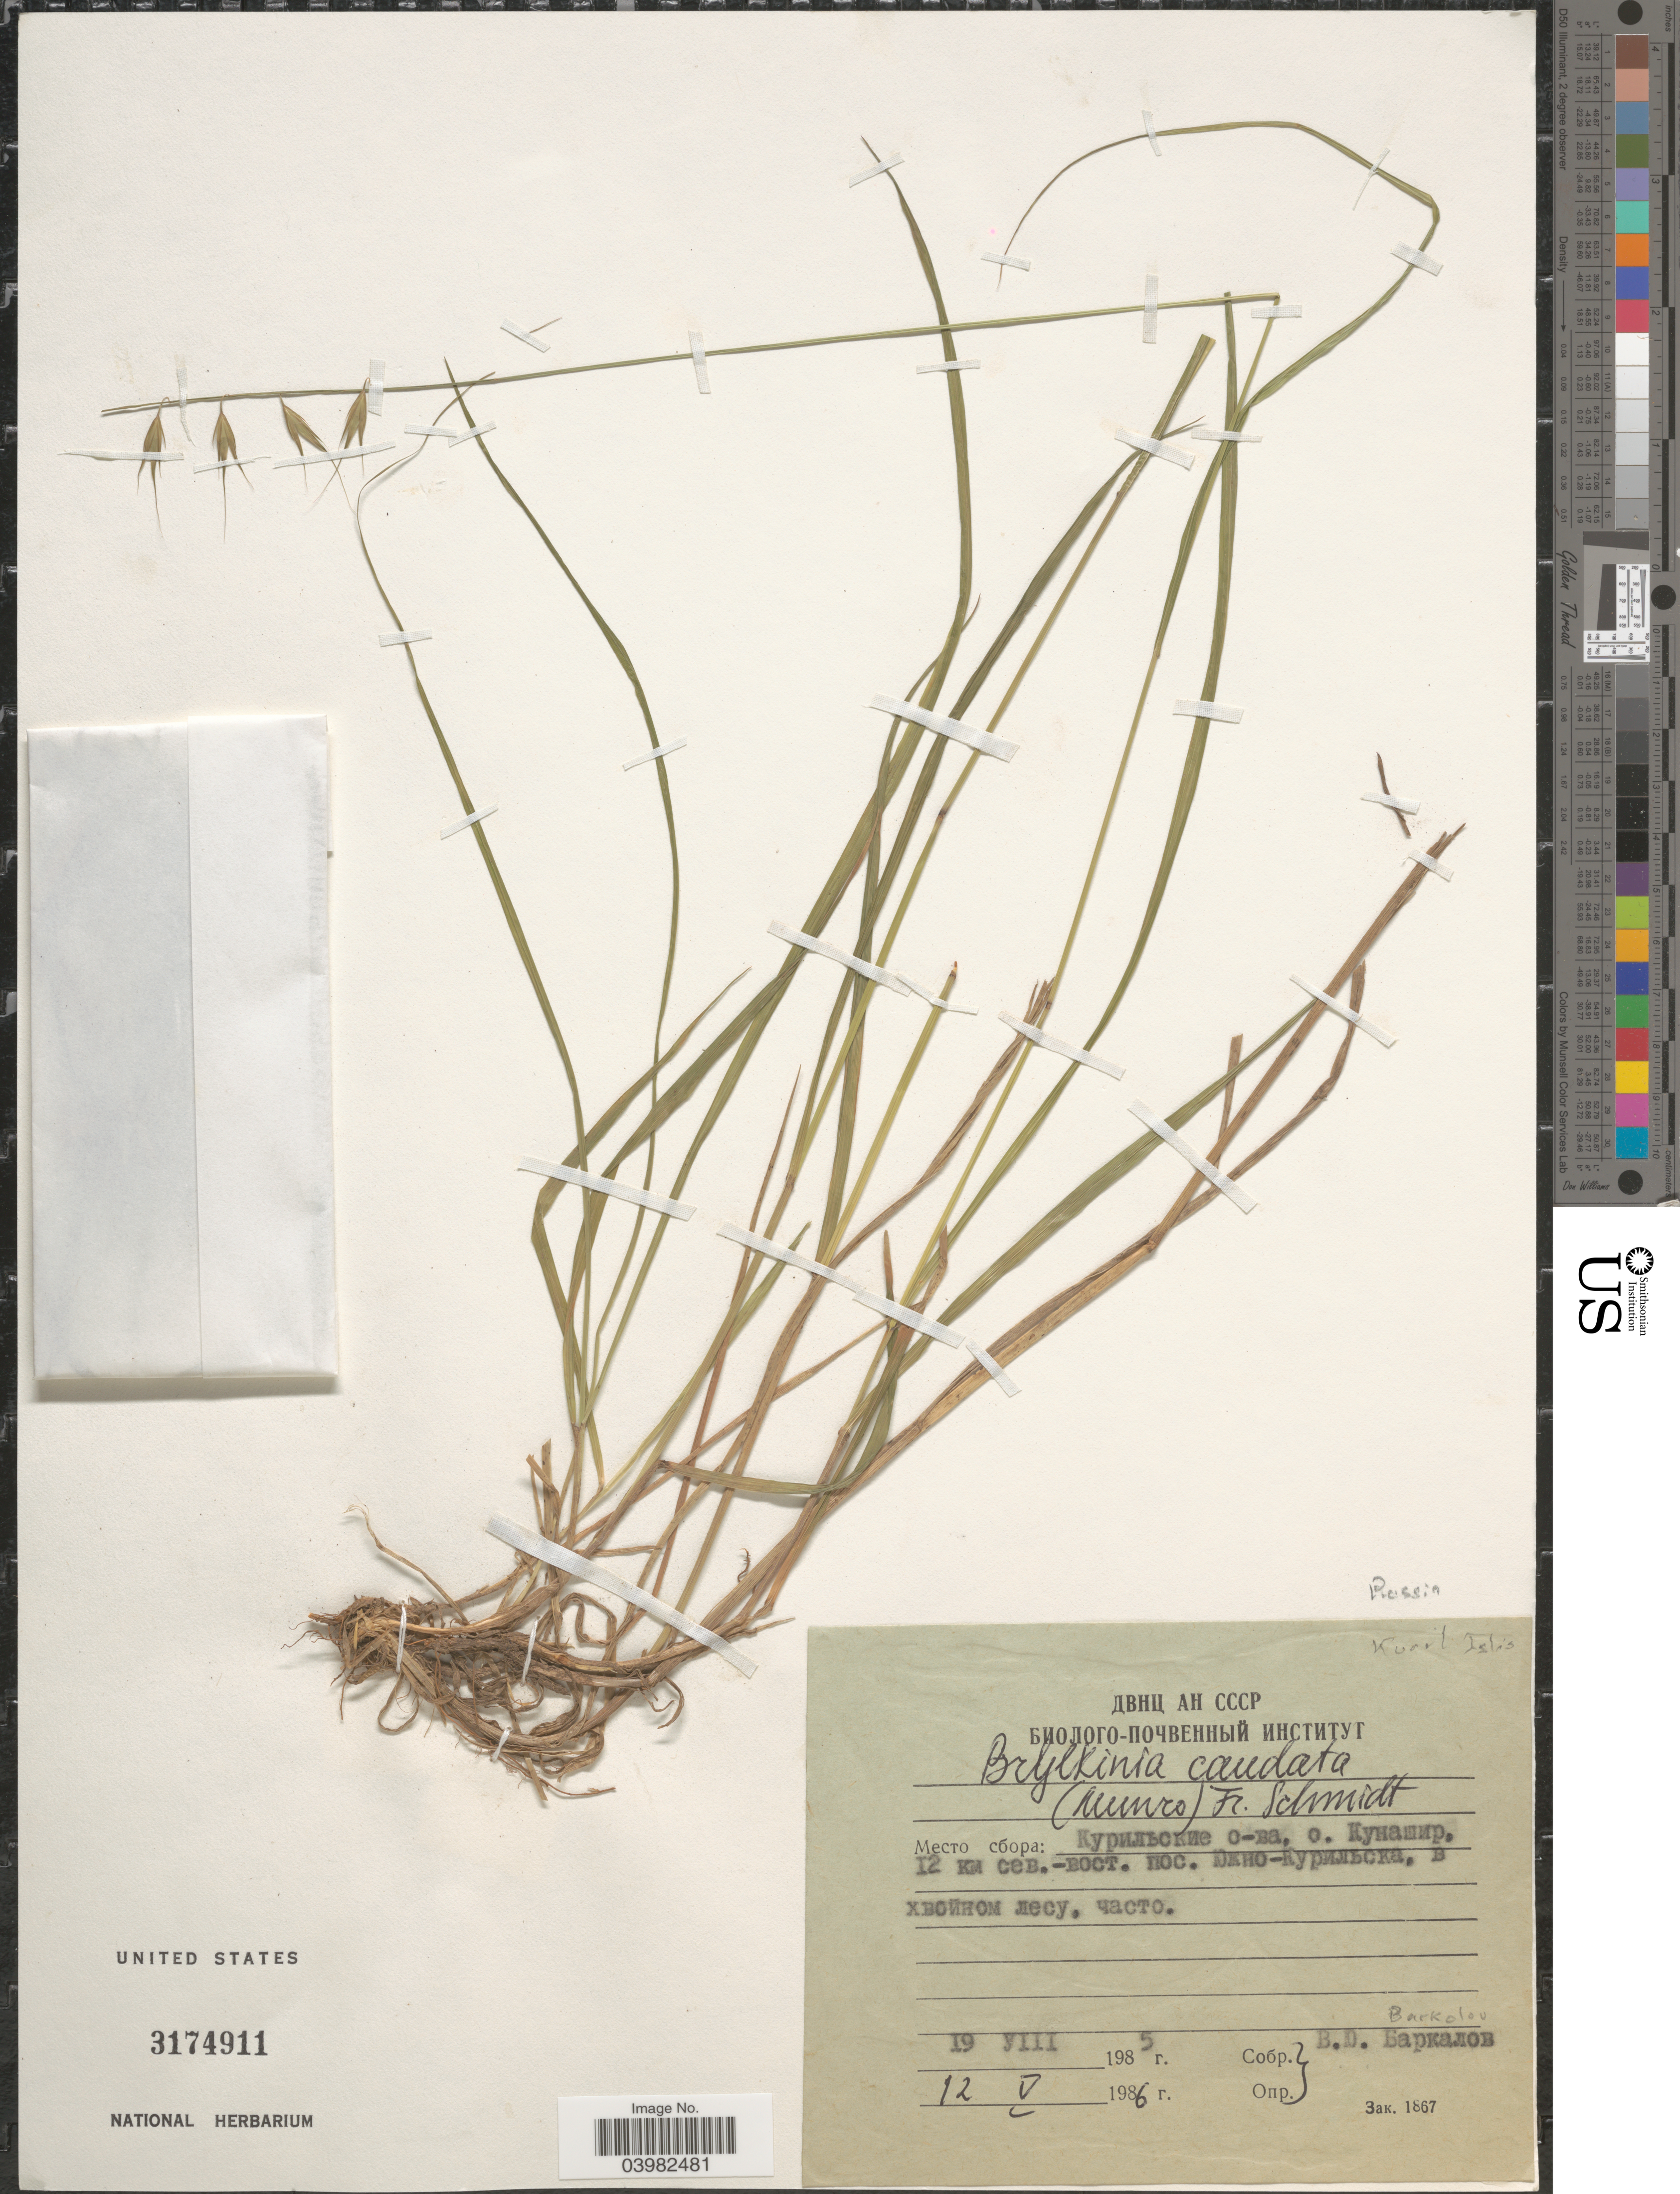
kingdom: Plantae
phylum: Tracheophyta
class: Liliopsida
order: Poales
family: Poaceae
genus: Brylkinia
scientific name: Brylkinia caudata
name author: (Munro) F. Schmidt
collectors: V. Barkalov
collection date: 1985-08-19/1986-05-12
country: Russian Federation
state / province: Sakhalin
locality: Kunashir Island, 12 km NE Yuzhno-Kurilsk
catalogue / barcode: US 3174911